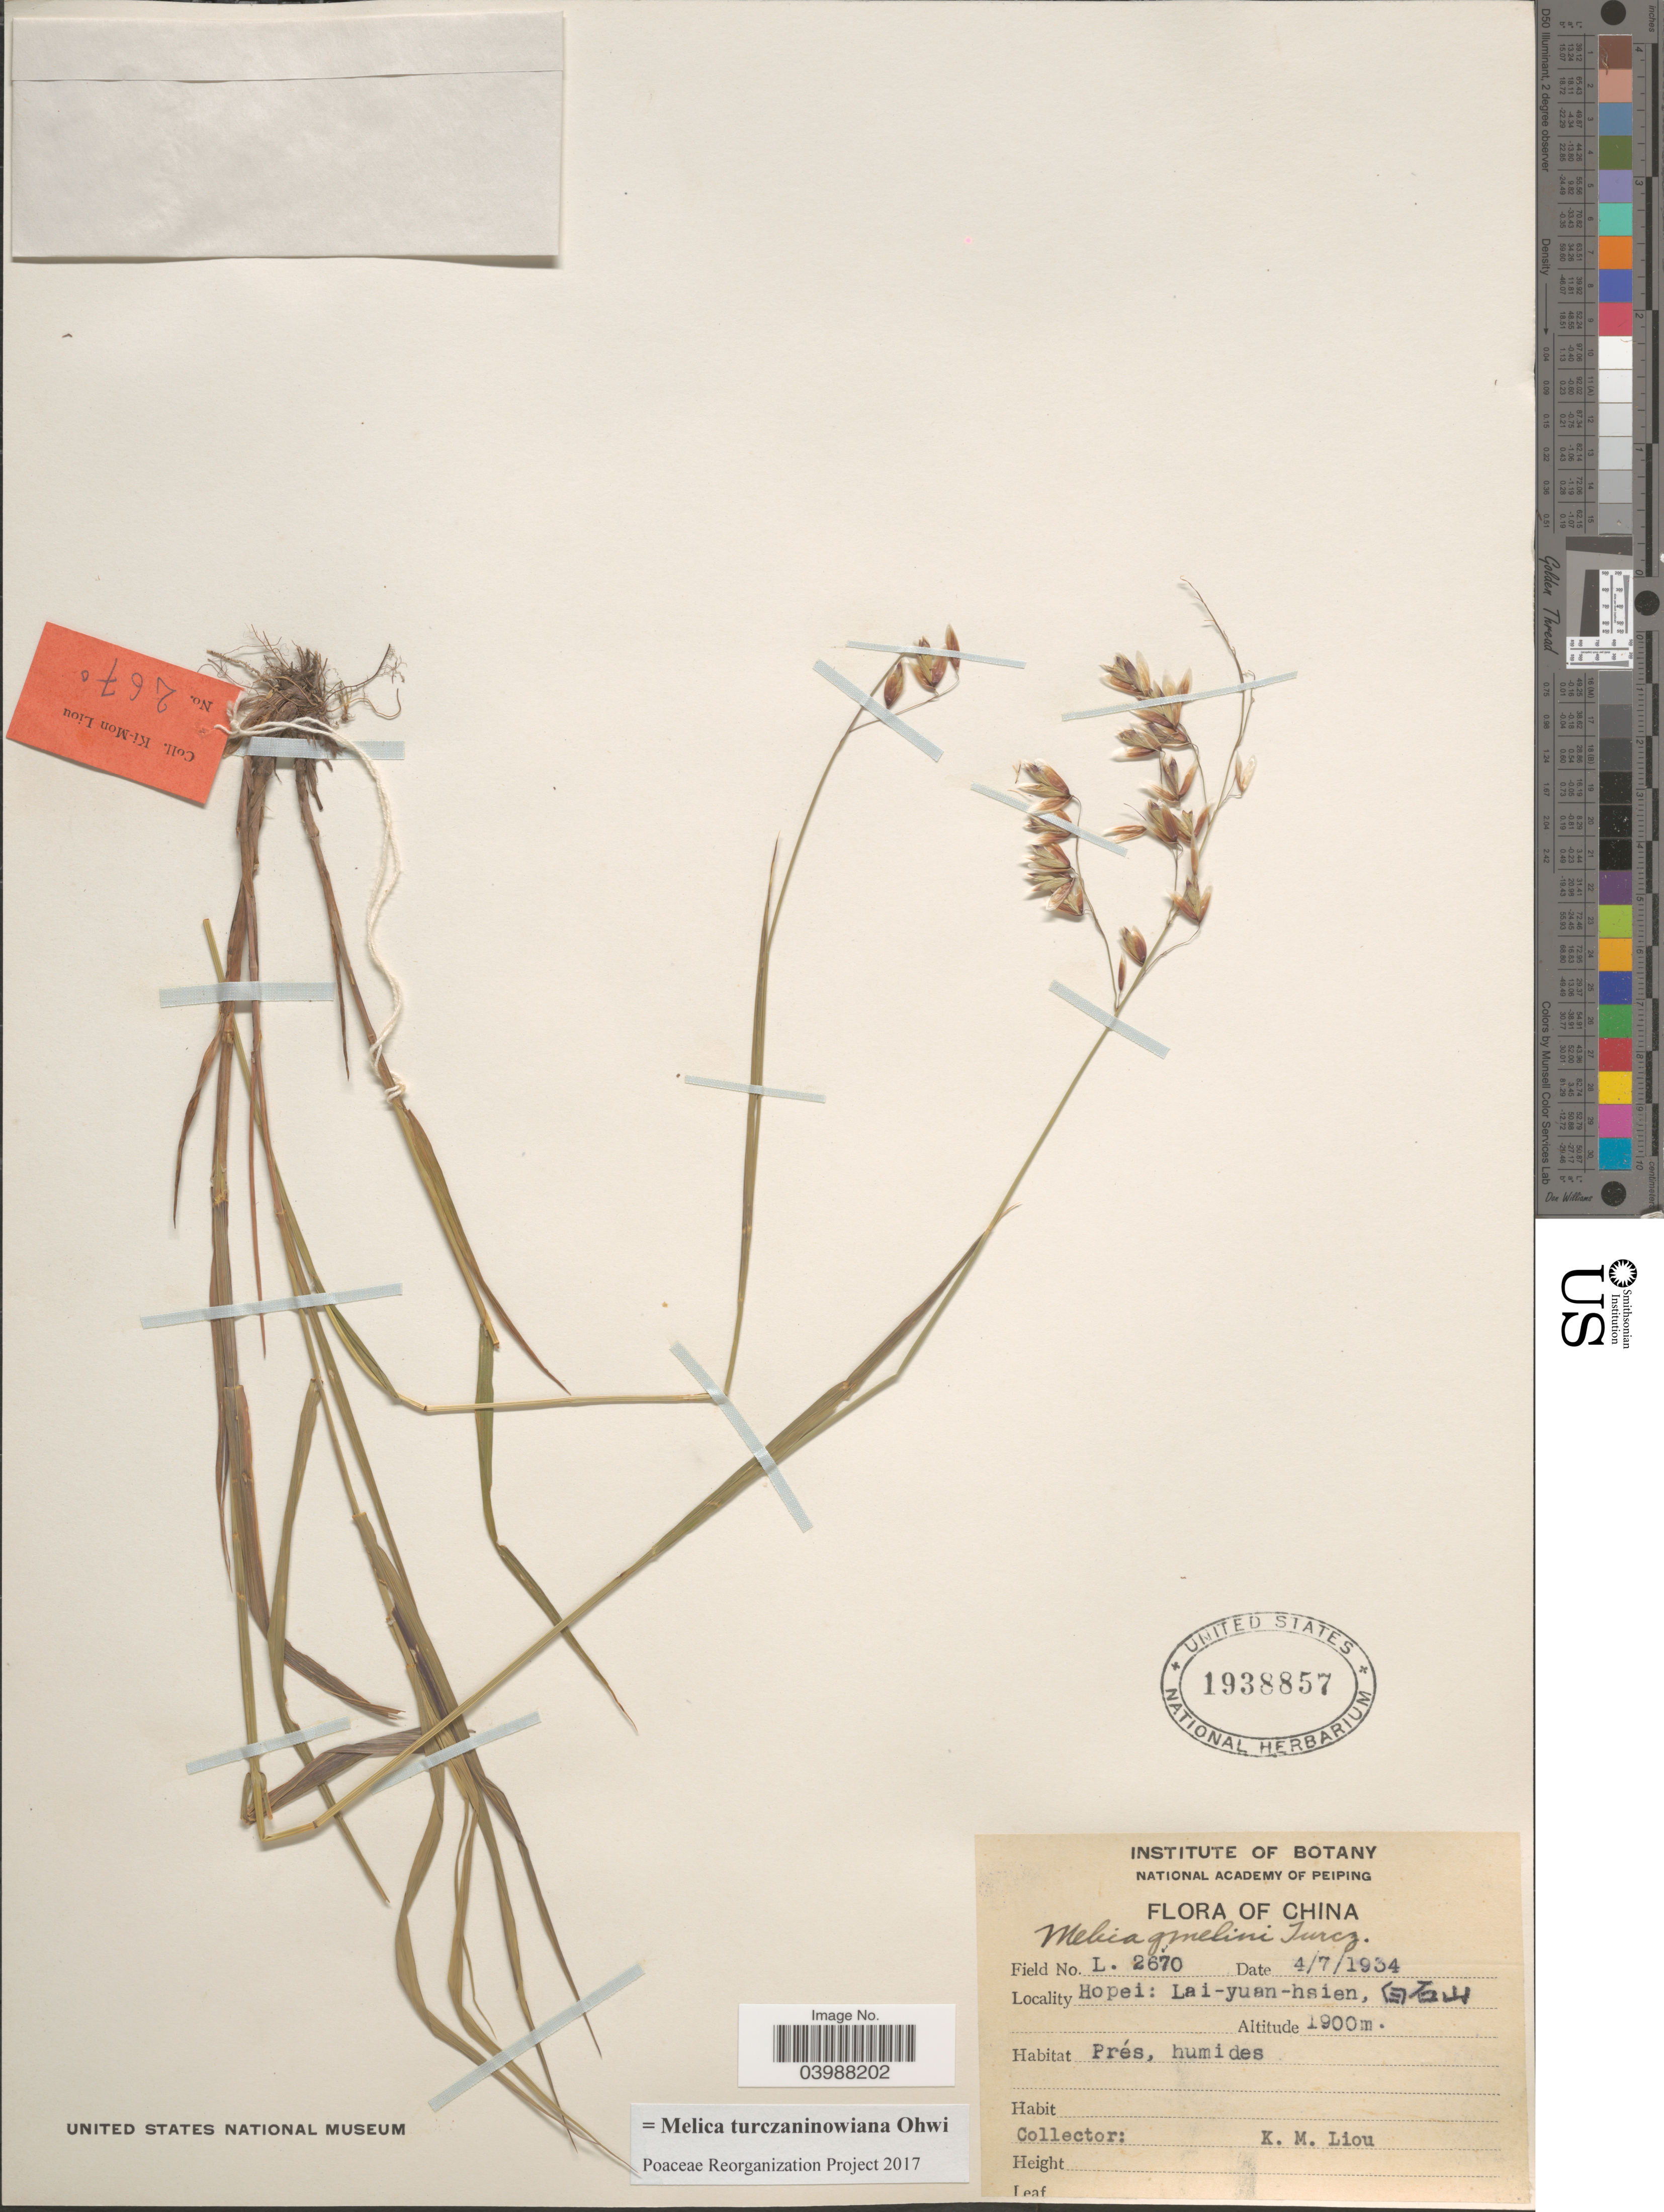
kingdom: Plantae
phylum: Tracheophyta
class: Liliopsida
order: Poales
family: Poaceae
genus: Melica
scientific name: Melica turczaninowiana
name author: Ohwi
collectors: K. M. Liou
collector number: L2670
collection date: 1934-07-04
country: China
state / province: Hebei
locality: Hopei: Lai-yuan-hsien, X.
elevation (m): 1900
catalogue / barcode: US 1938857